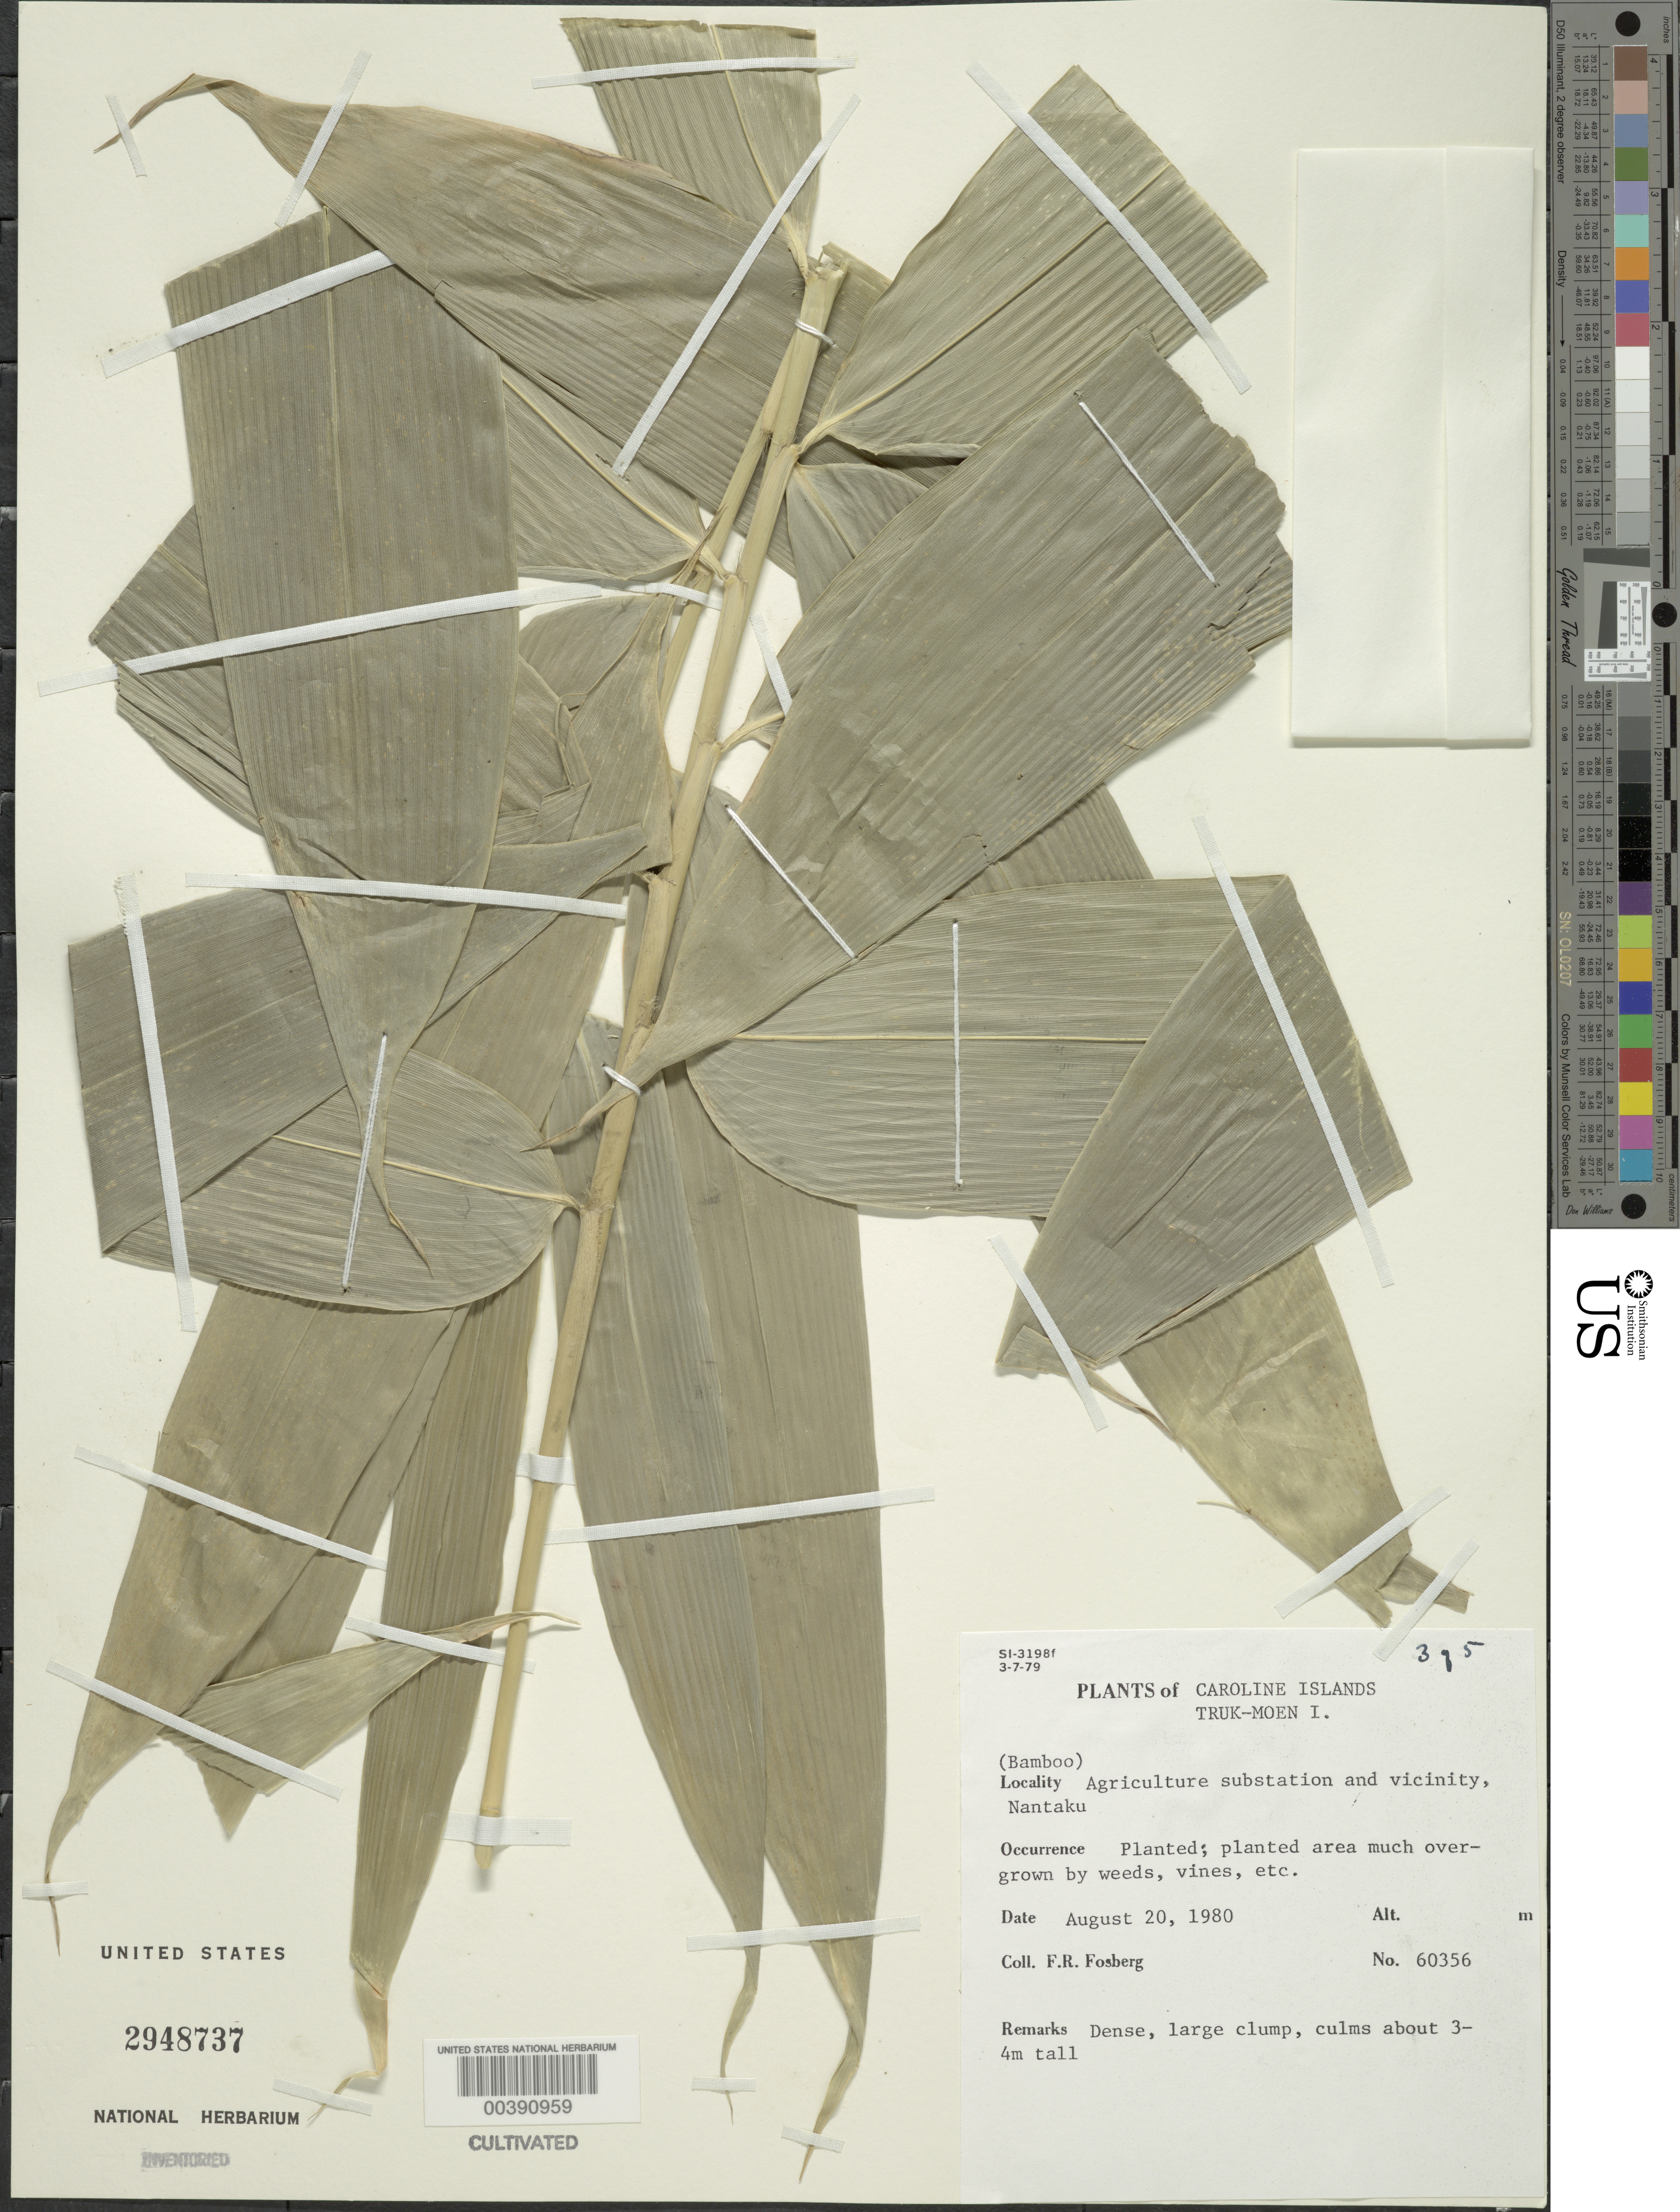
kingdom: Plantae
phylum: Tracheophyta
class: Liliopsida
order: Poales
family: Poaceae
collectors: F. R. Fosberg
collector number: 60356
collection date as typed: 20 Aug 1980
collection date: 1980-08-20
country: Micronesia, Federated States of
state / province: Truk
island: Moen [Wono]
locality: Truk-moen isl., agric. substation, "caroline islands". [Weno Island = Moen Island.]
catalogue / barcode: US 2948737